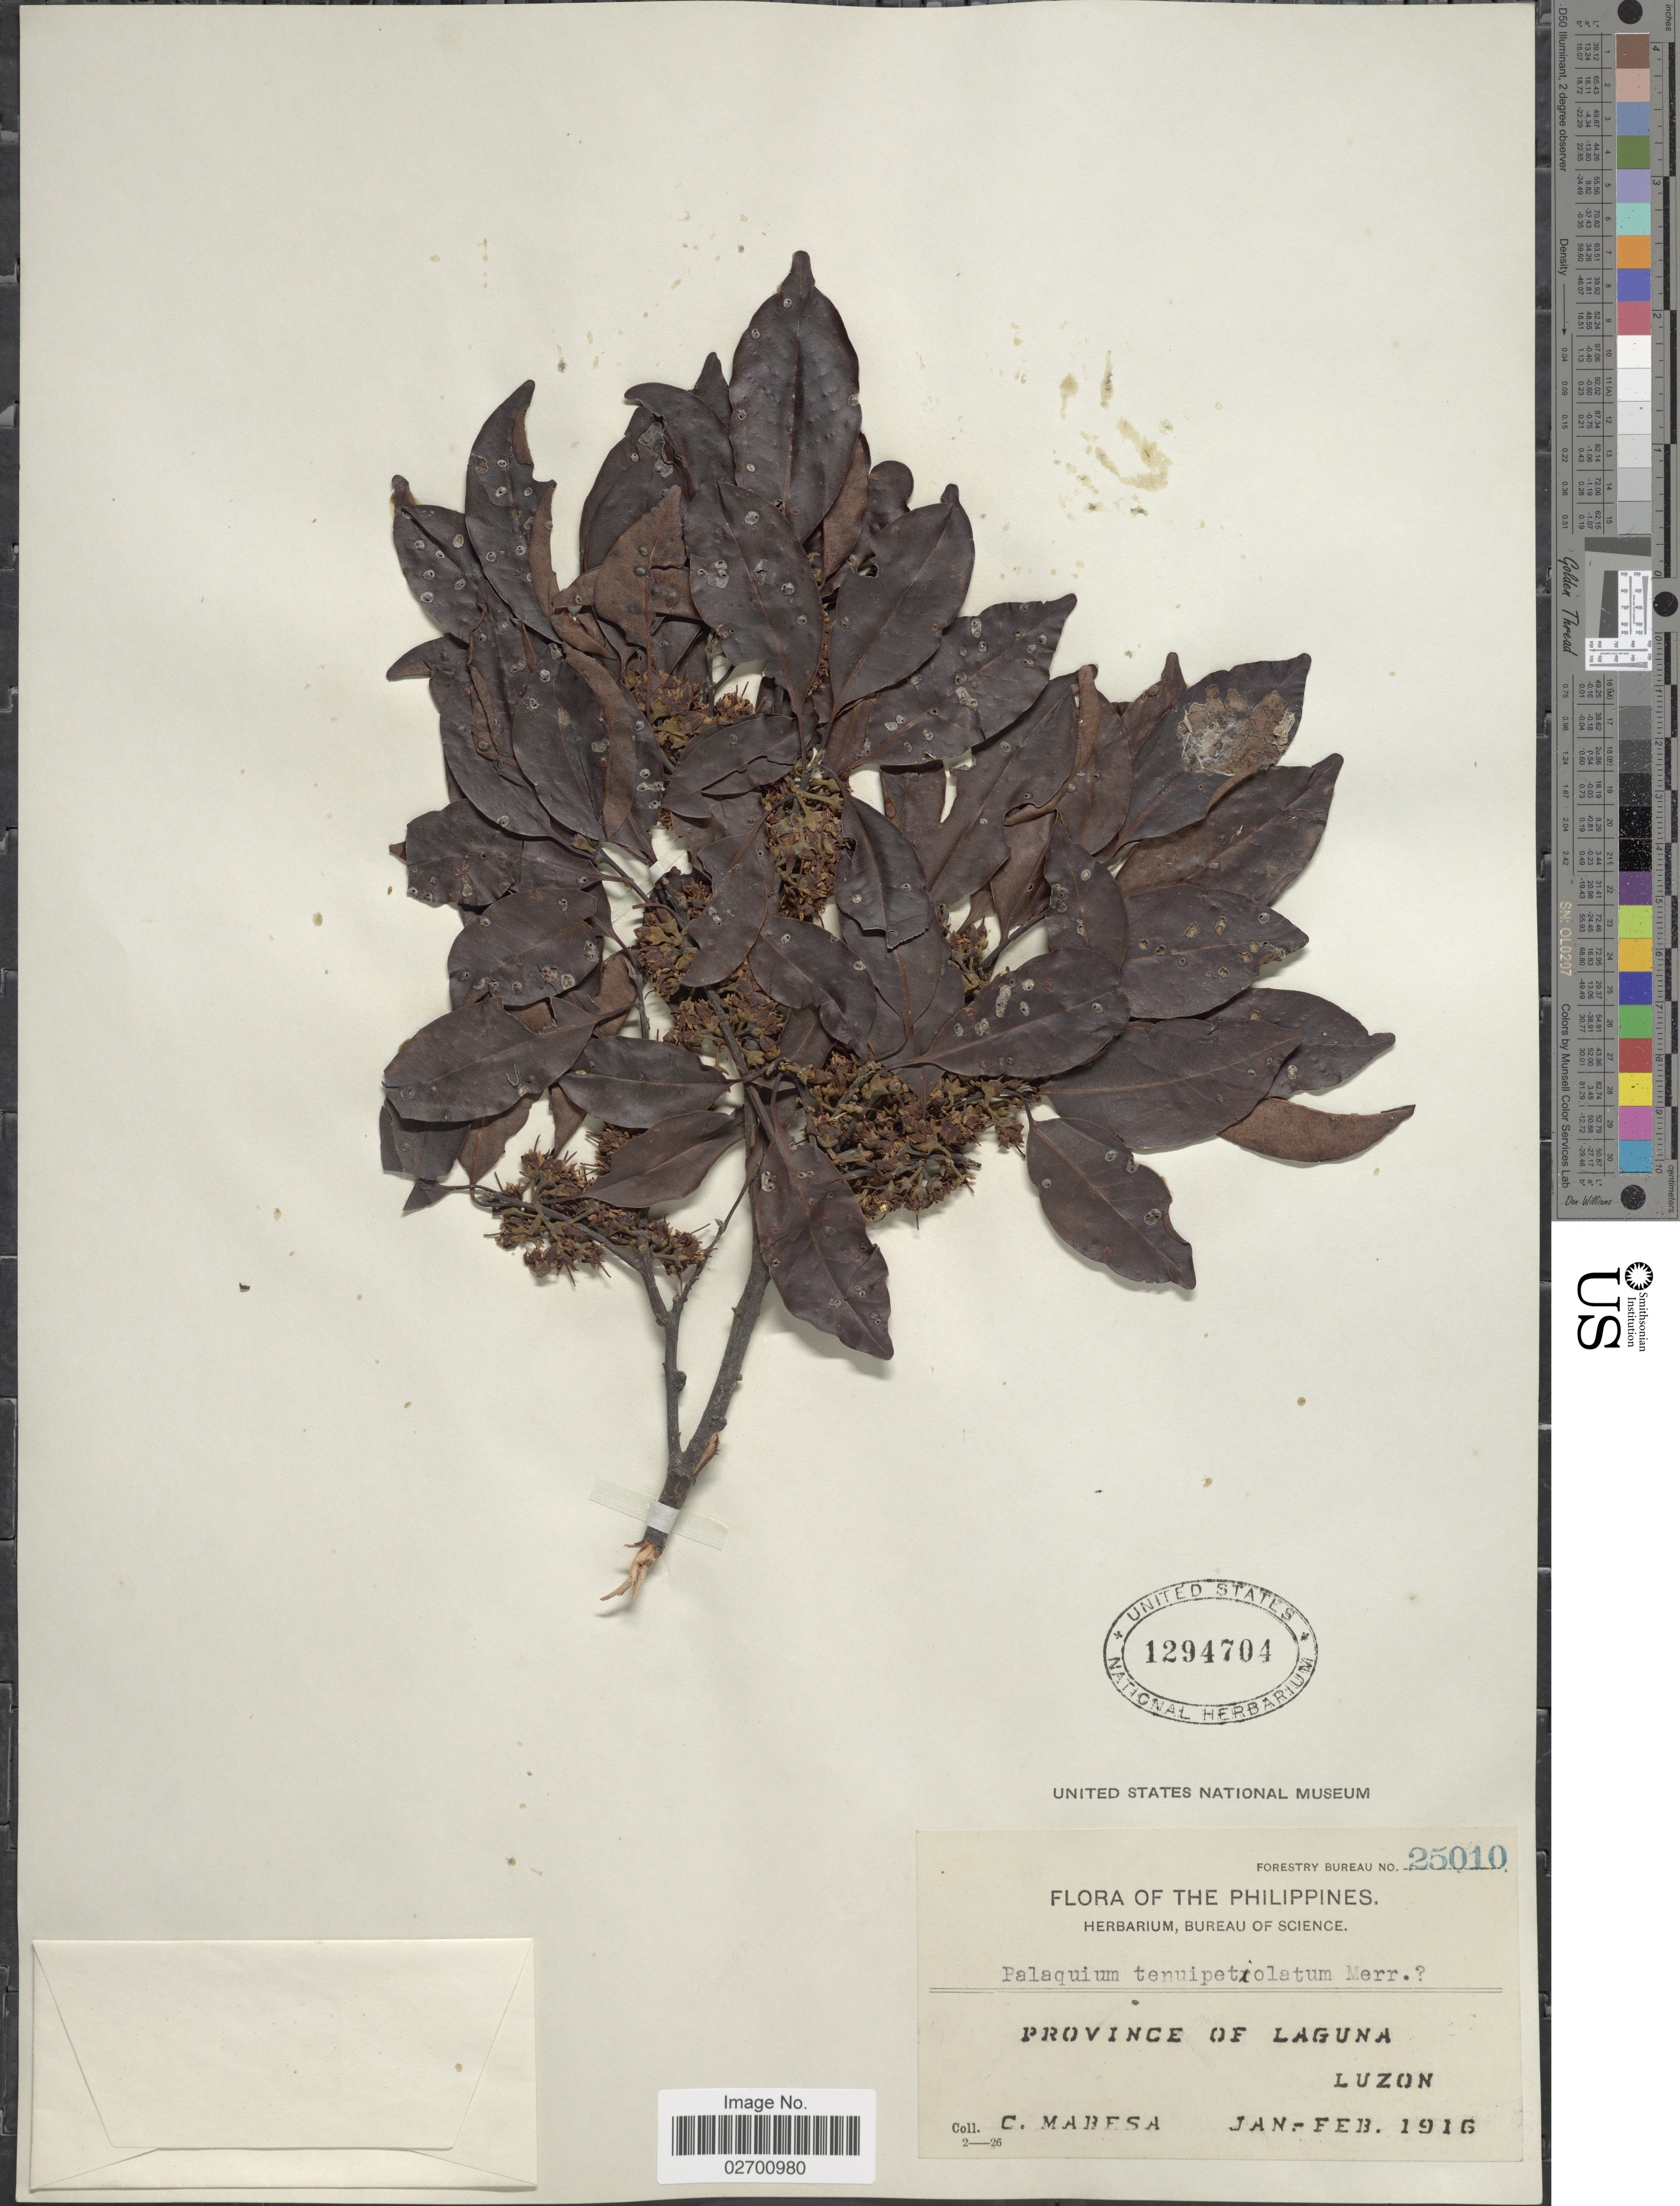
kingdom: Plantae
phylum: Tracheophyta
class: Magnoliopsida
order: Ericales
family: Sapotaceae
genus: Palaquium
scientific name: Palaquium tenuipetiolatum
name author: Merr.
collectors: C. Mabesa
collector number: Forestry Bureau 25010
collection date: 1916-01/1916-02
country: Philippines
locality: Province of Laguna, Luzon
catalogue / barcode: US 1294704